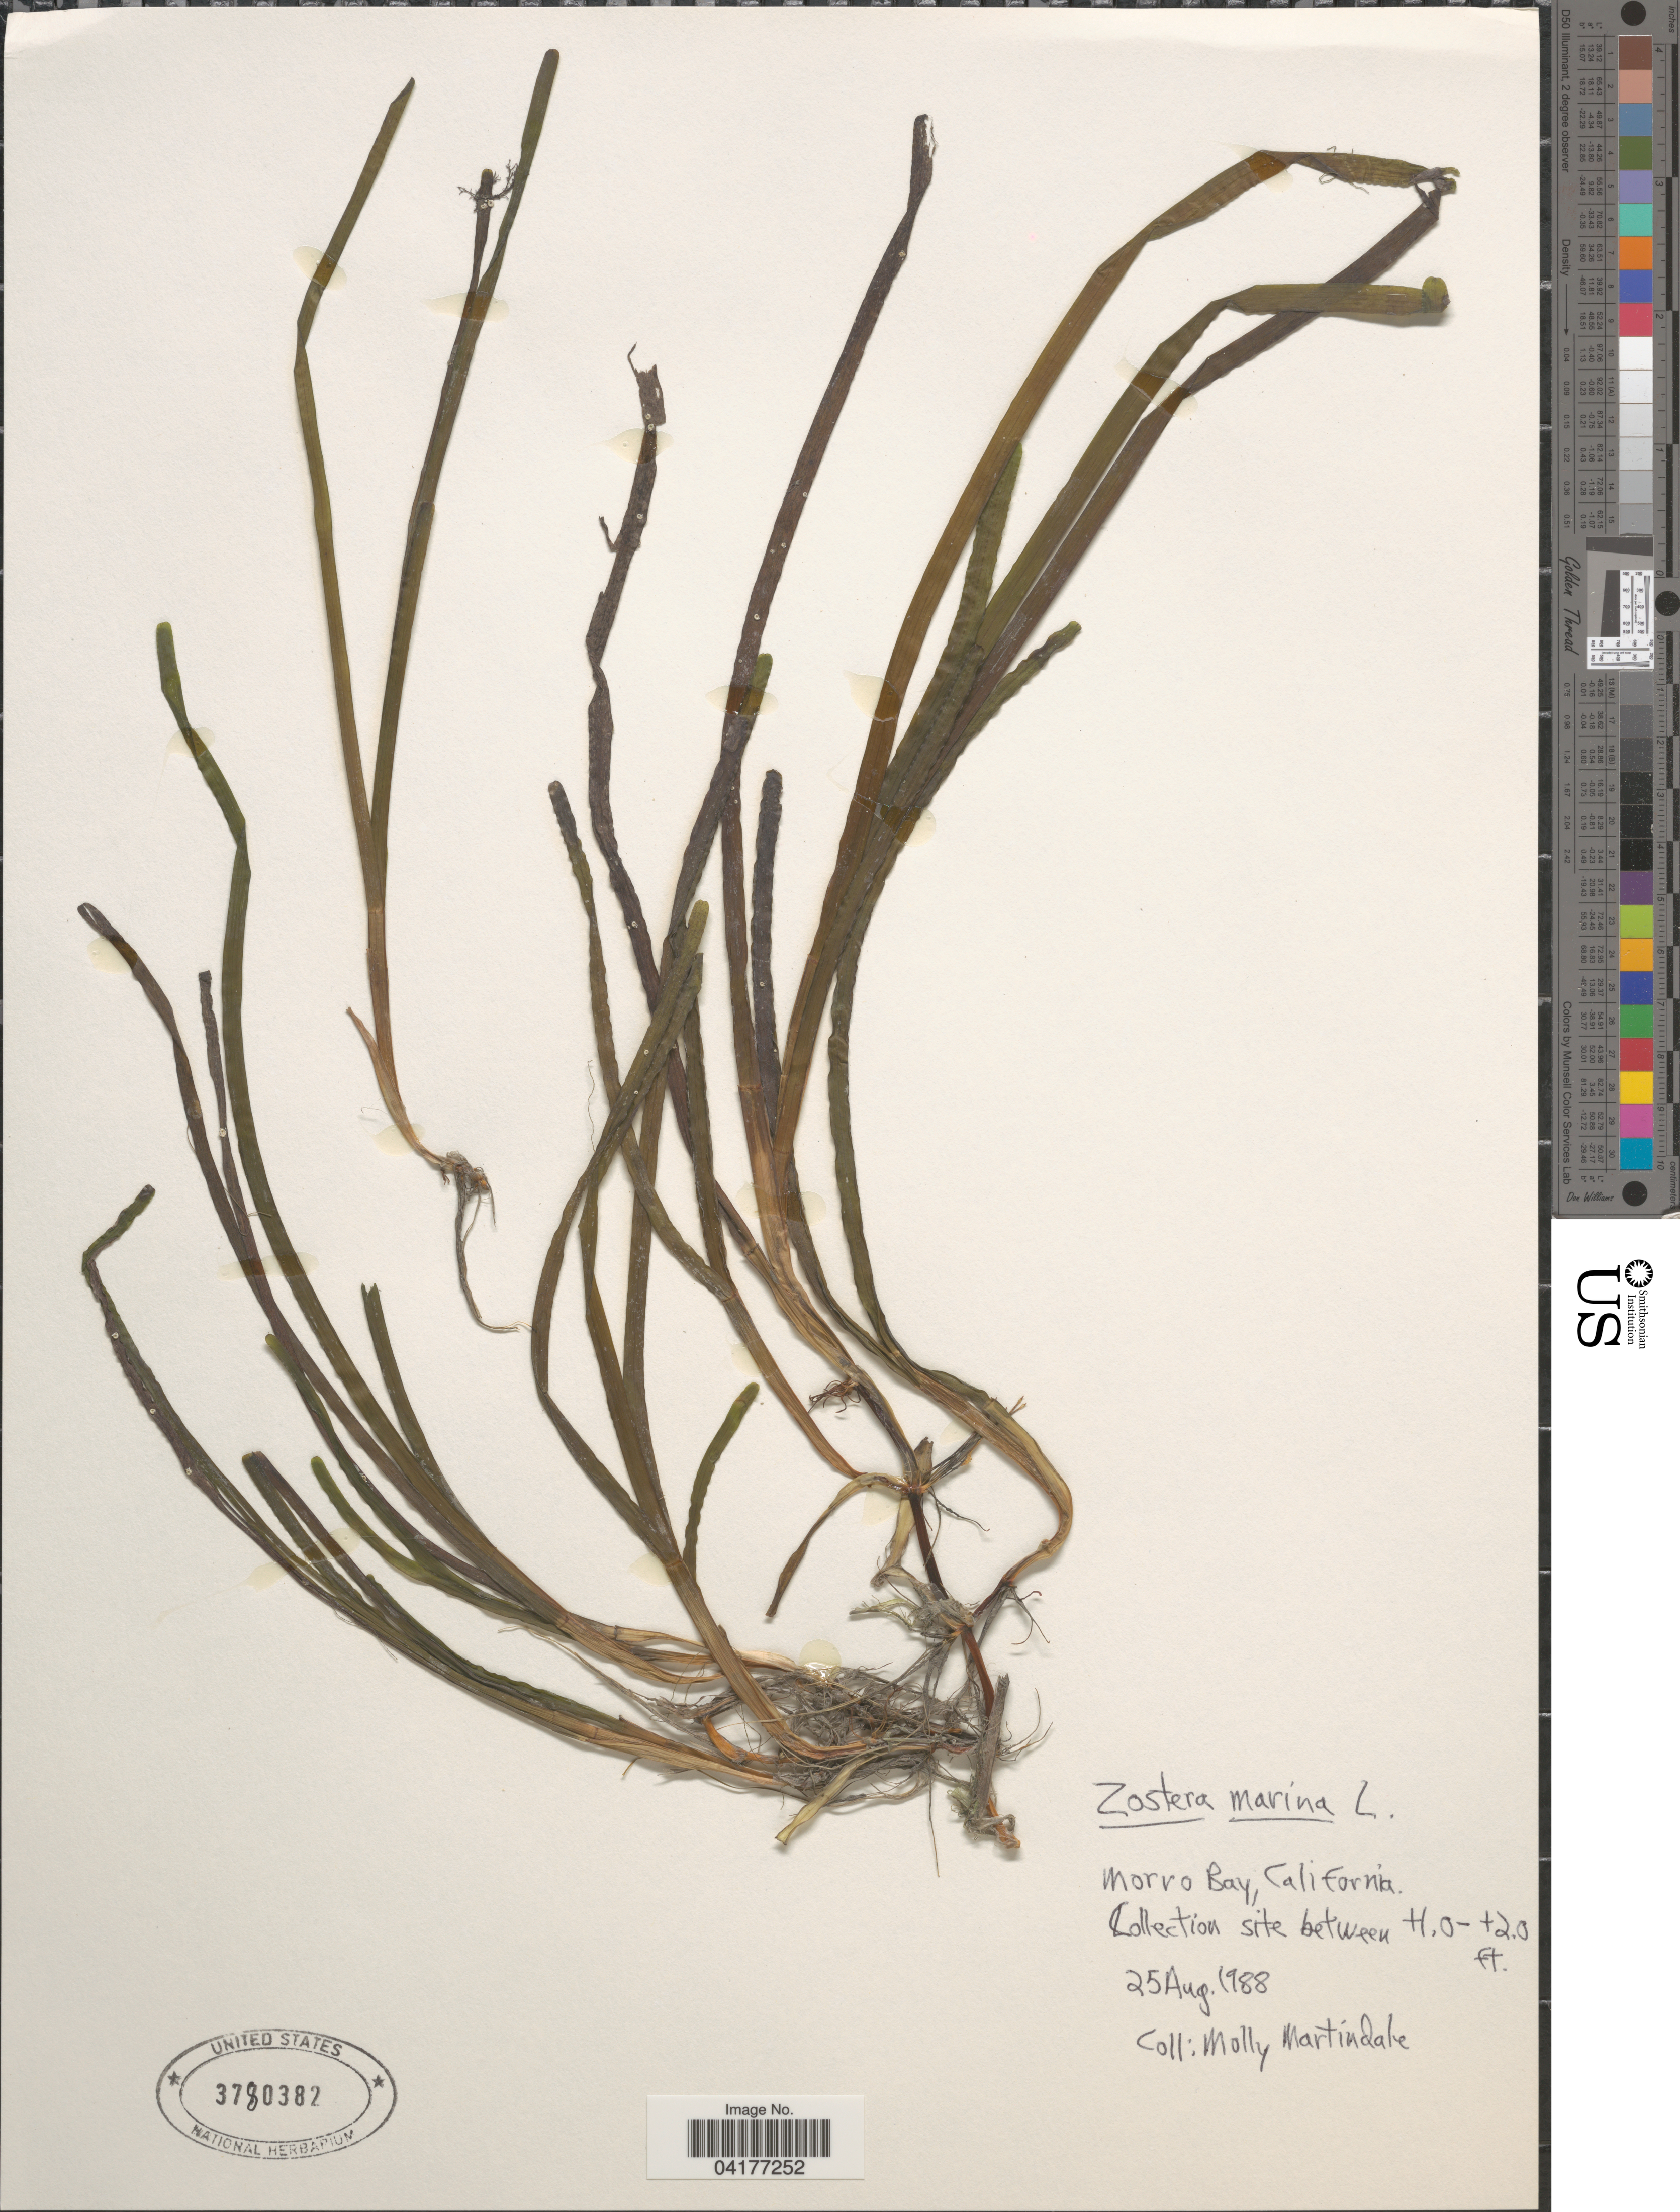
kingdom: Plantae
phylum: Tracheophyta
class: Liliopsida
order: Alismatales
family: Zosteraceae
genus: Zostera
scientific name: Zostera marina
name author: L.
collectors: M. Martindale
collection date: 1988-08-25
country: United States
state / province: California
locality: Morro Bay.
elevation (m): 0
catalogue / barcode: US 3780382